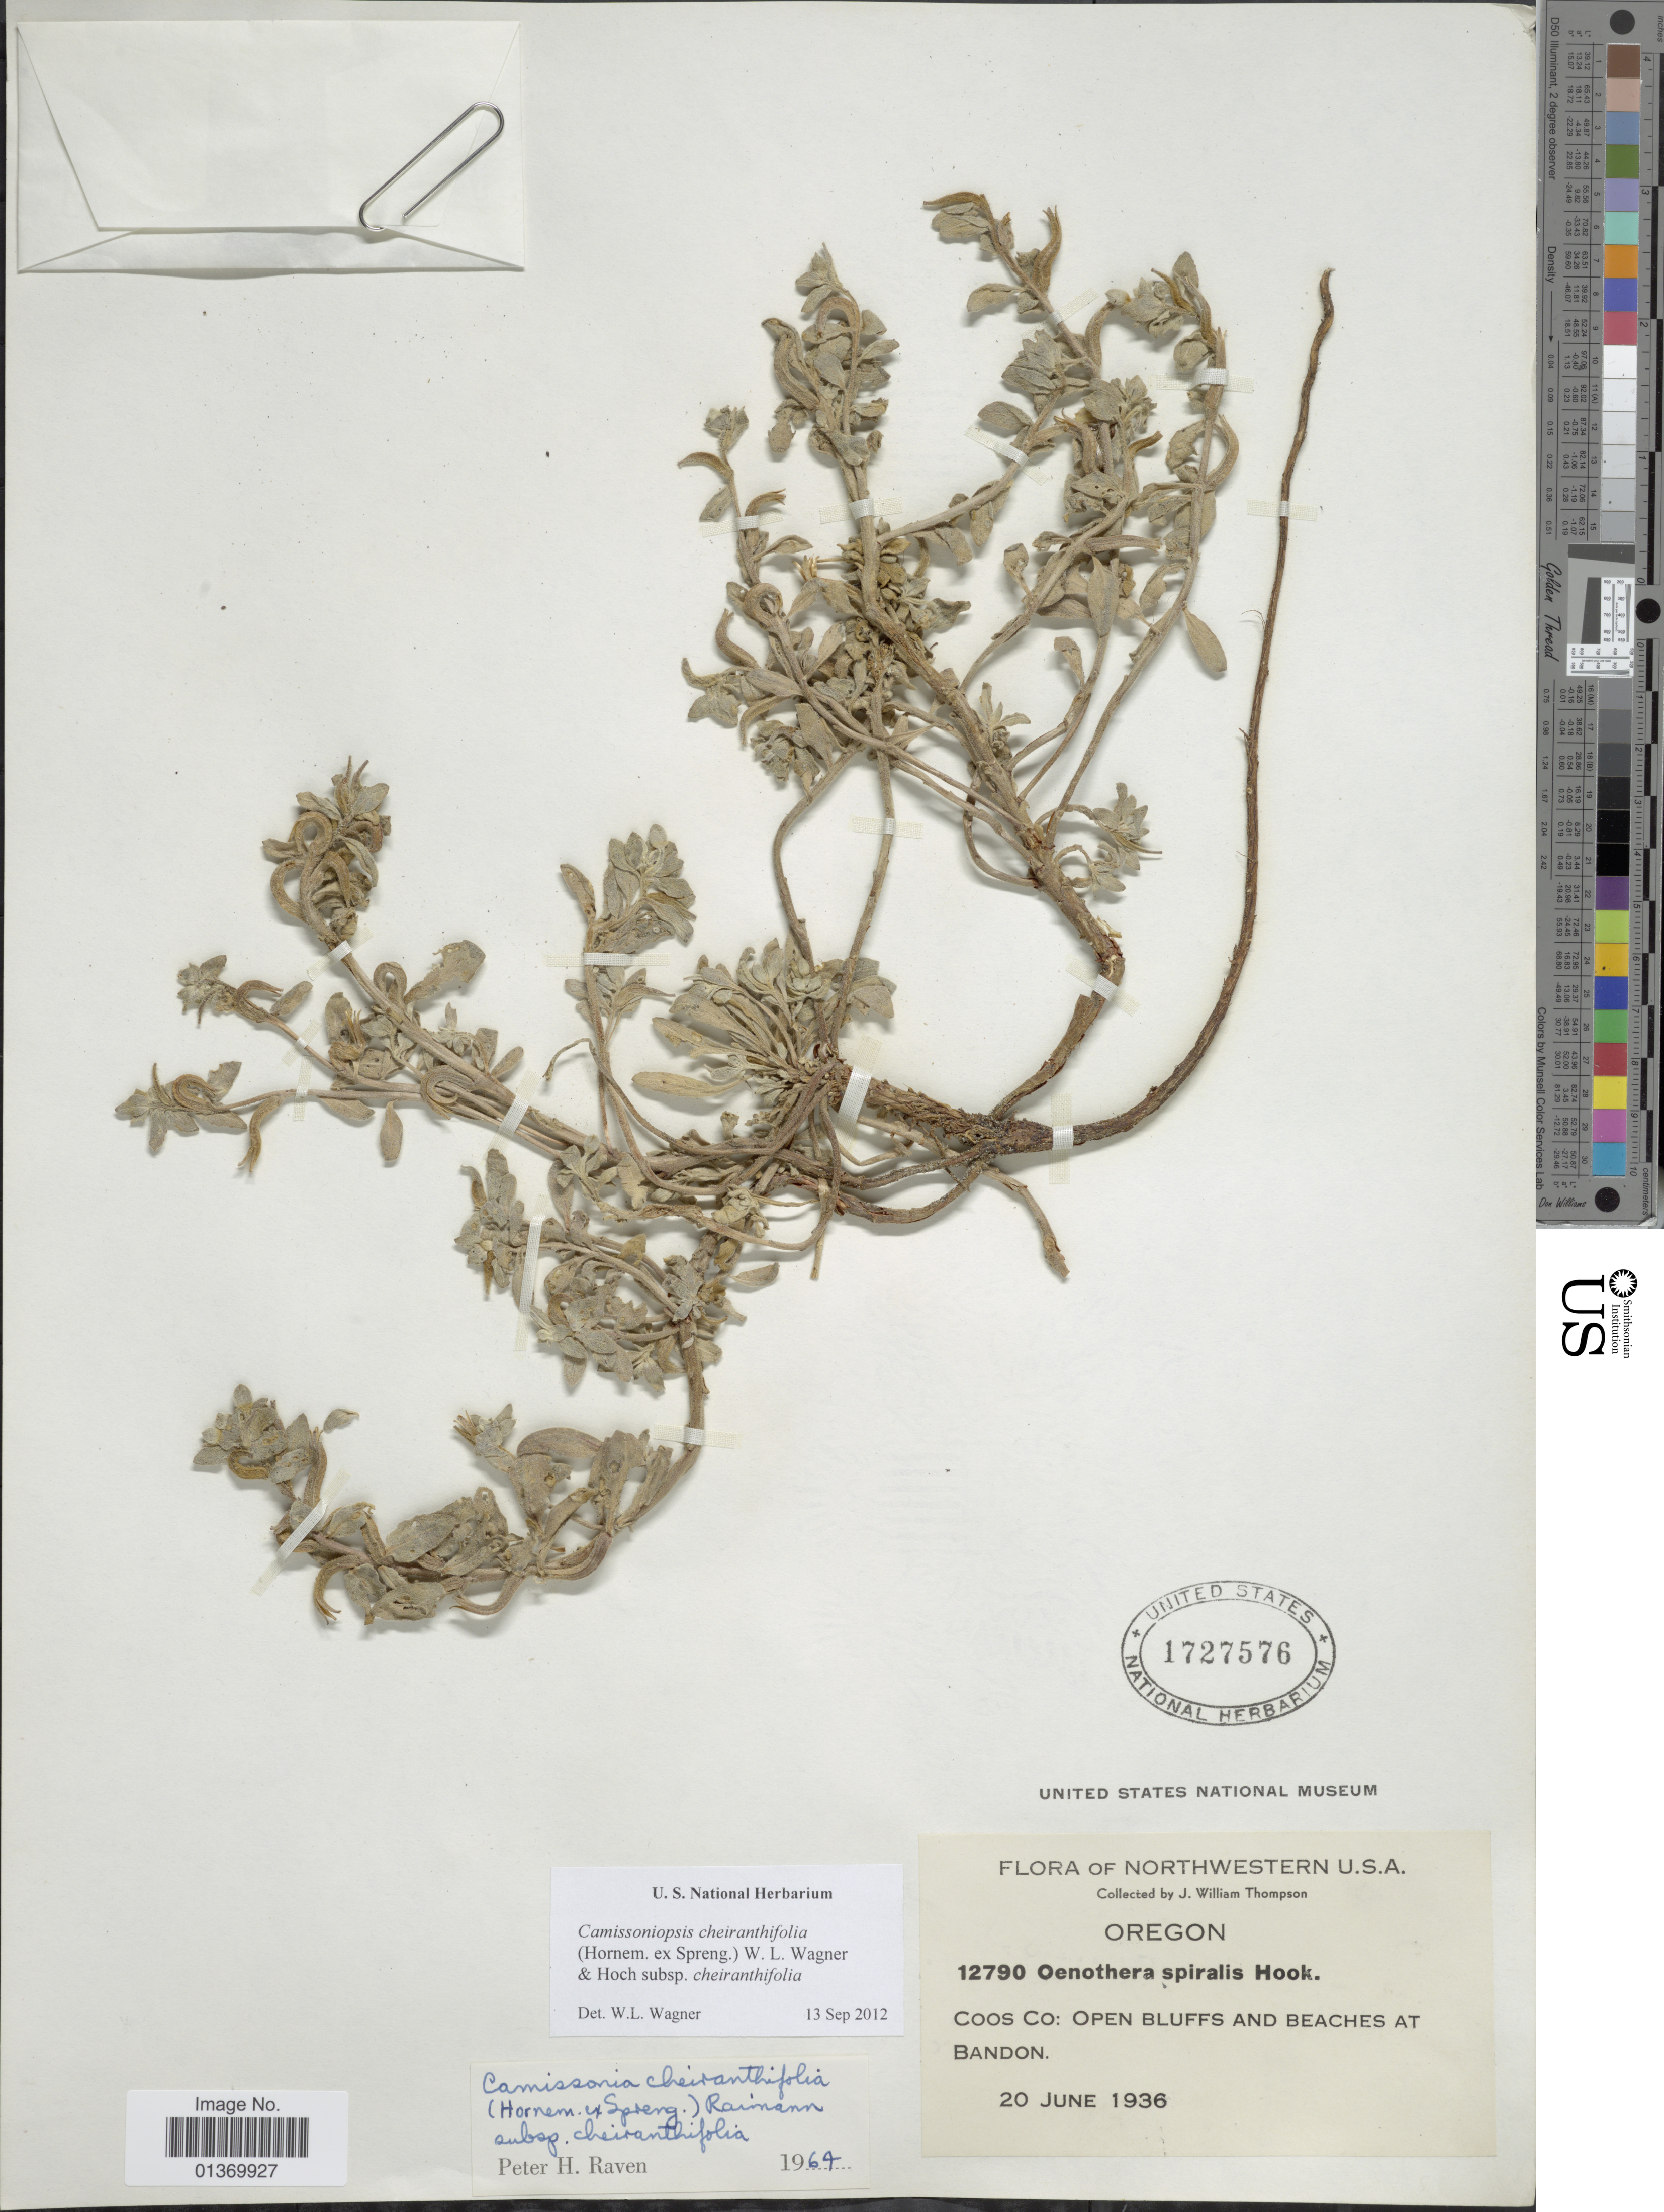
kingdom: Plantae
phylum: Tracheophyta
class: Magnoliopsida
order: Myrtales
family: Onagraceae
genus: Camissoniopsis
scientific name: Camissoniopsis cheiranthifolia subsp. cheiranthifolia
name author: (Hornem. ex Spreng.) W.L. Wagner & Hoch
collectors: J. W. Thompson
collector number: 12790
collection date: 1936-06-20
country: United States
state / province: Oregon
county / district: Coos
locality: Northwestern, Coos Co: open bluffs and beaches at Bandon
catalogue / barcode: US 1727576